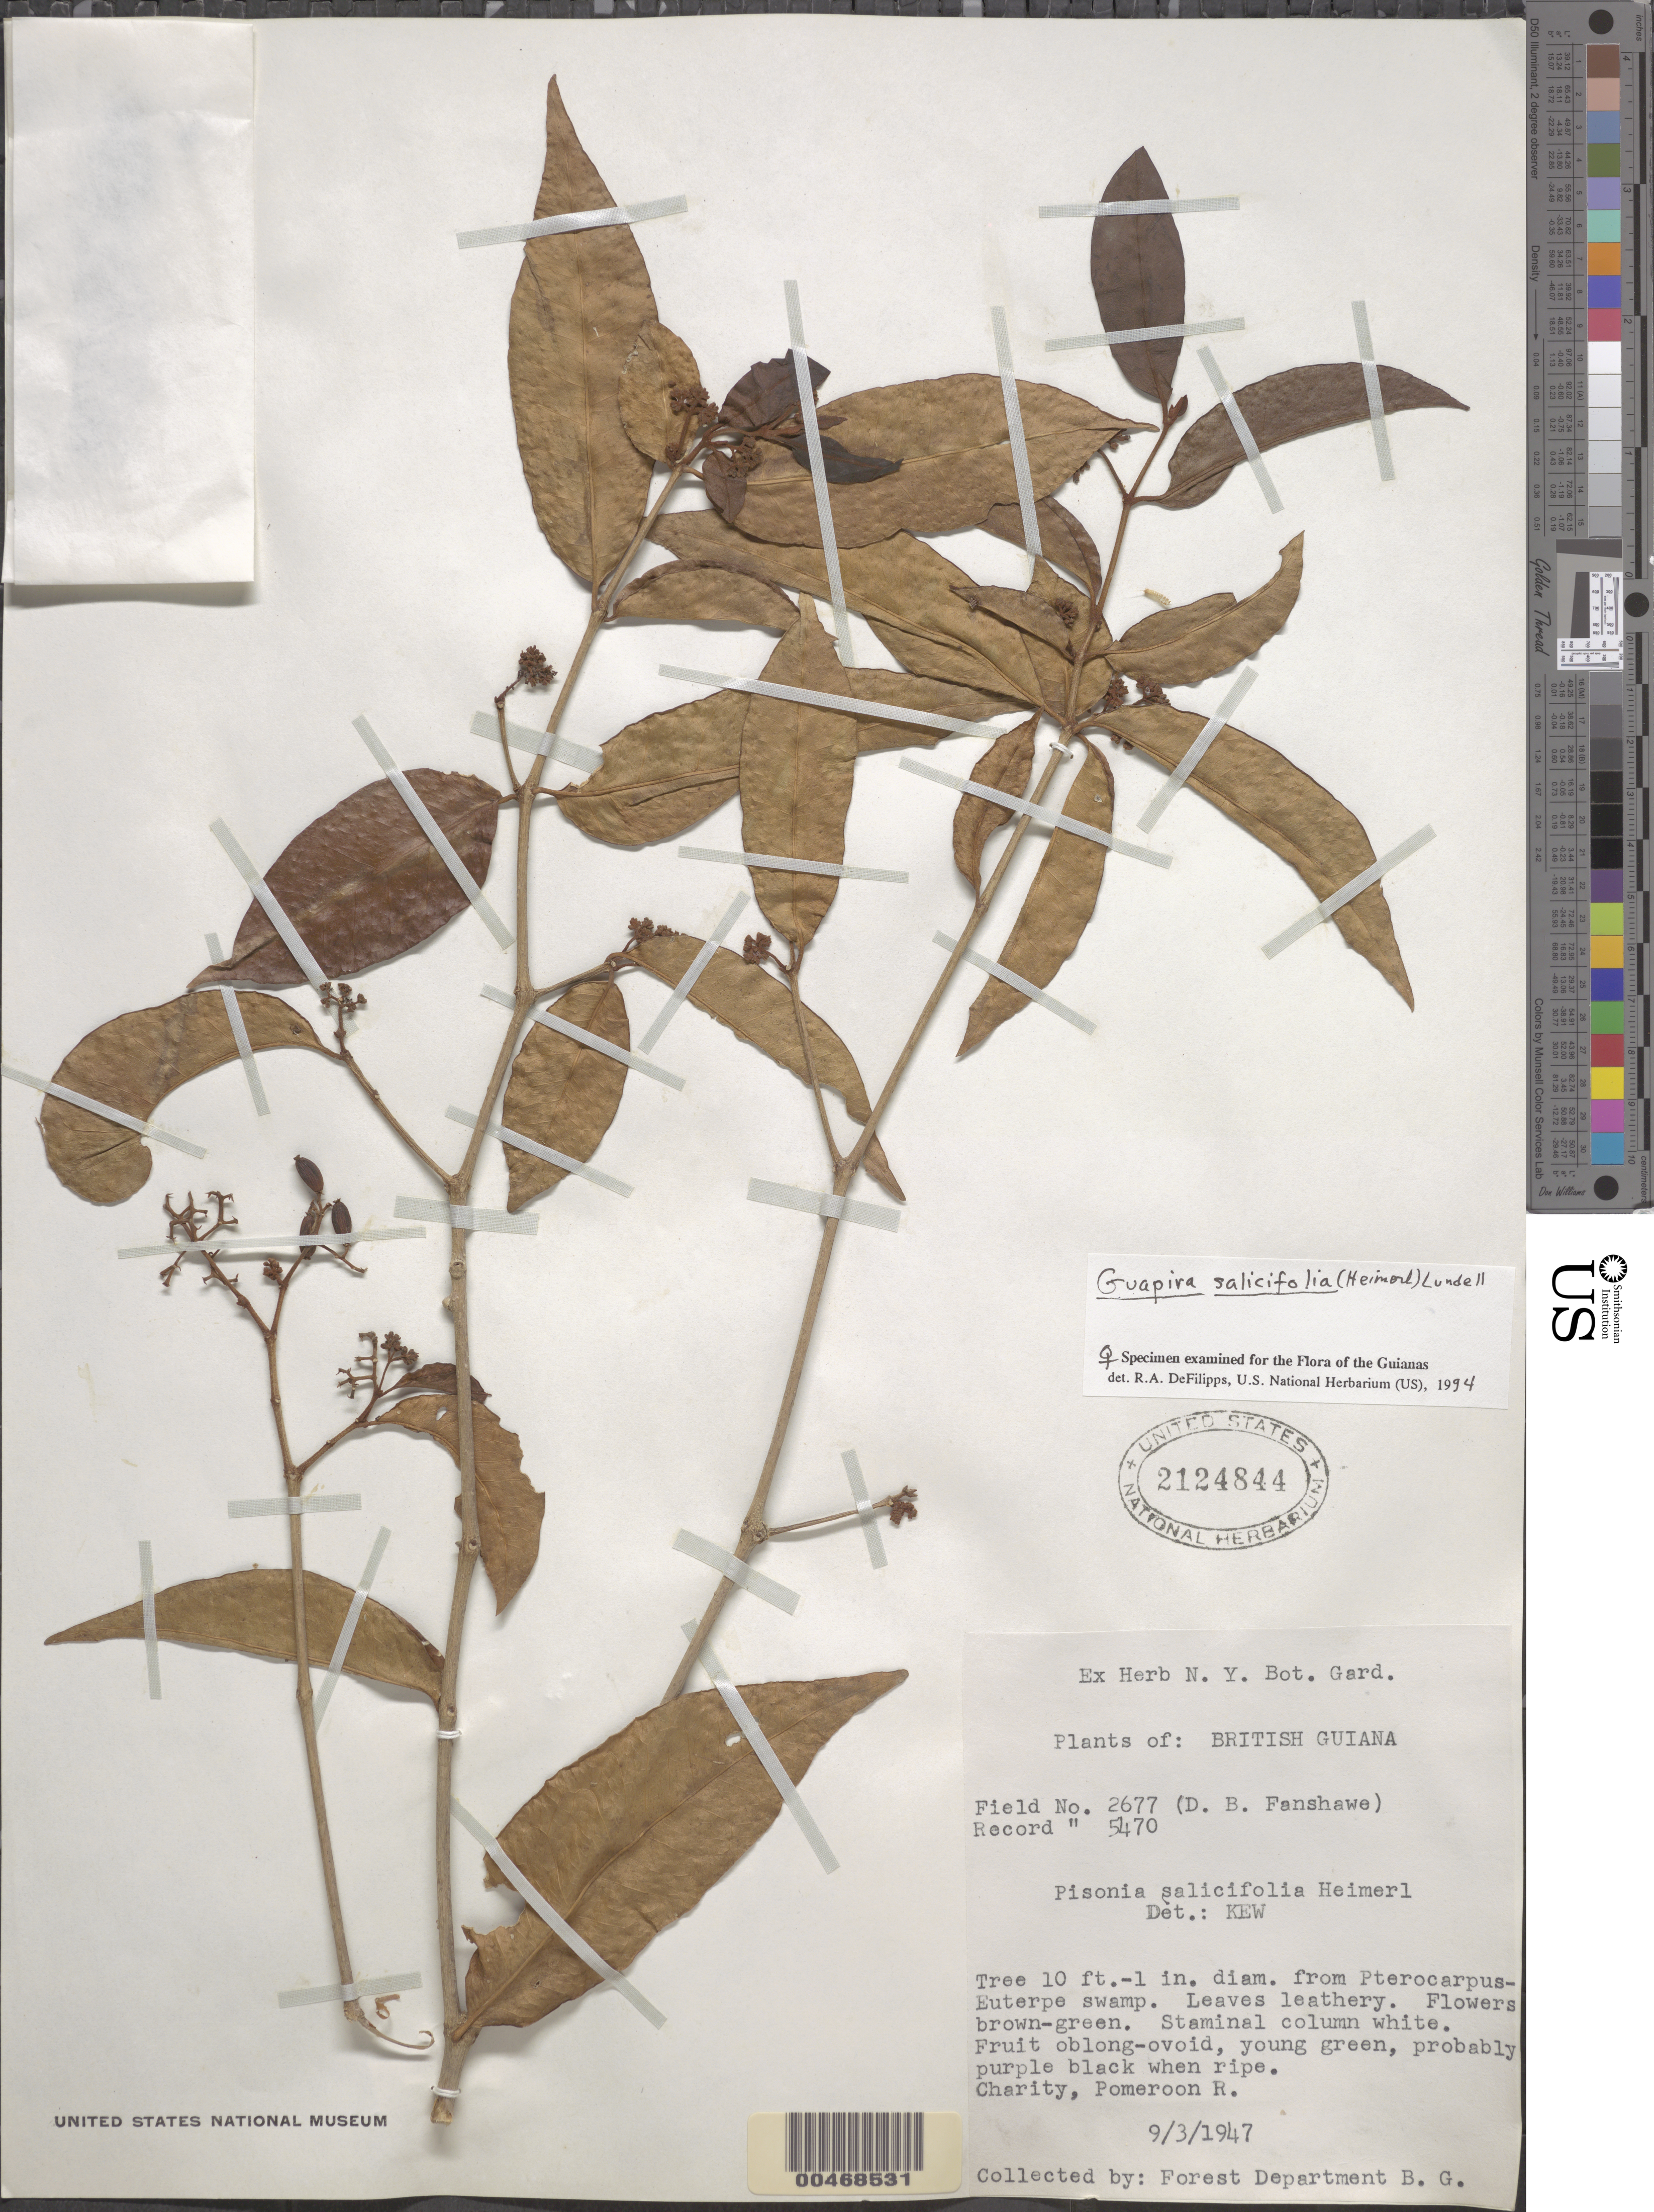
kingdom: Plantae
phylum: Tracheophyta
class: Magnoliopsida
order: Caryophyllales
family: Nyctaginaceae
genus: Guapira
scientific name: Guapira salicifolia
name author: (Heimerl) Lundell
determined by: DeFilipps, R. A.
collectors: D. B. Fanshawe & Forest Dept. B. G.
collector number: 2677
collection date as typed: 09 Mar 1947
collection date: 1947-03-09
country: Guyana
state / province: Pomeroon-Supenaam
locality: Charity, Pomeroon River. [In former West Demerara-Essequibo Coast Region.]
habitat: Pterocarpus-Euterpe swamp.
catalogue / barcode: US 2124844